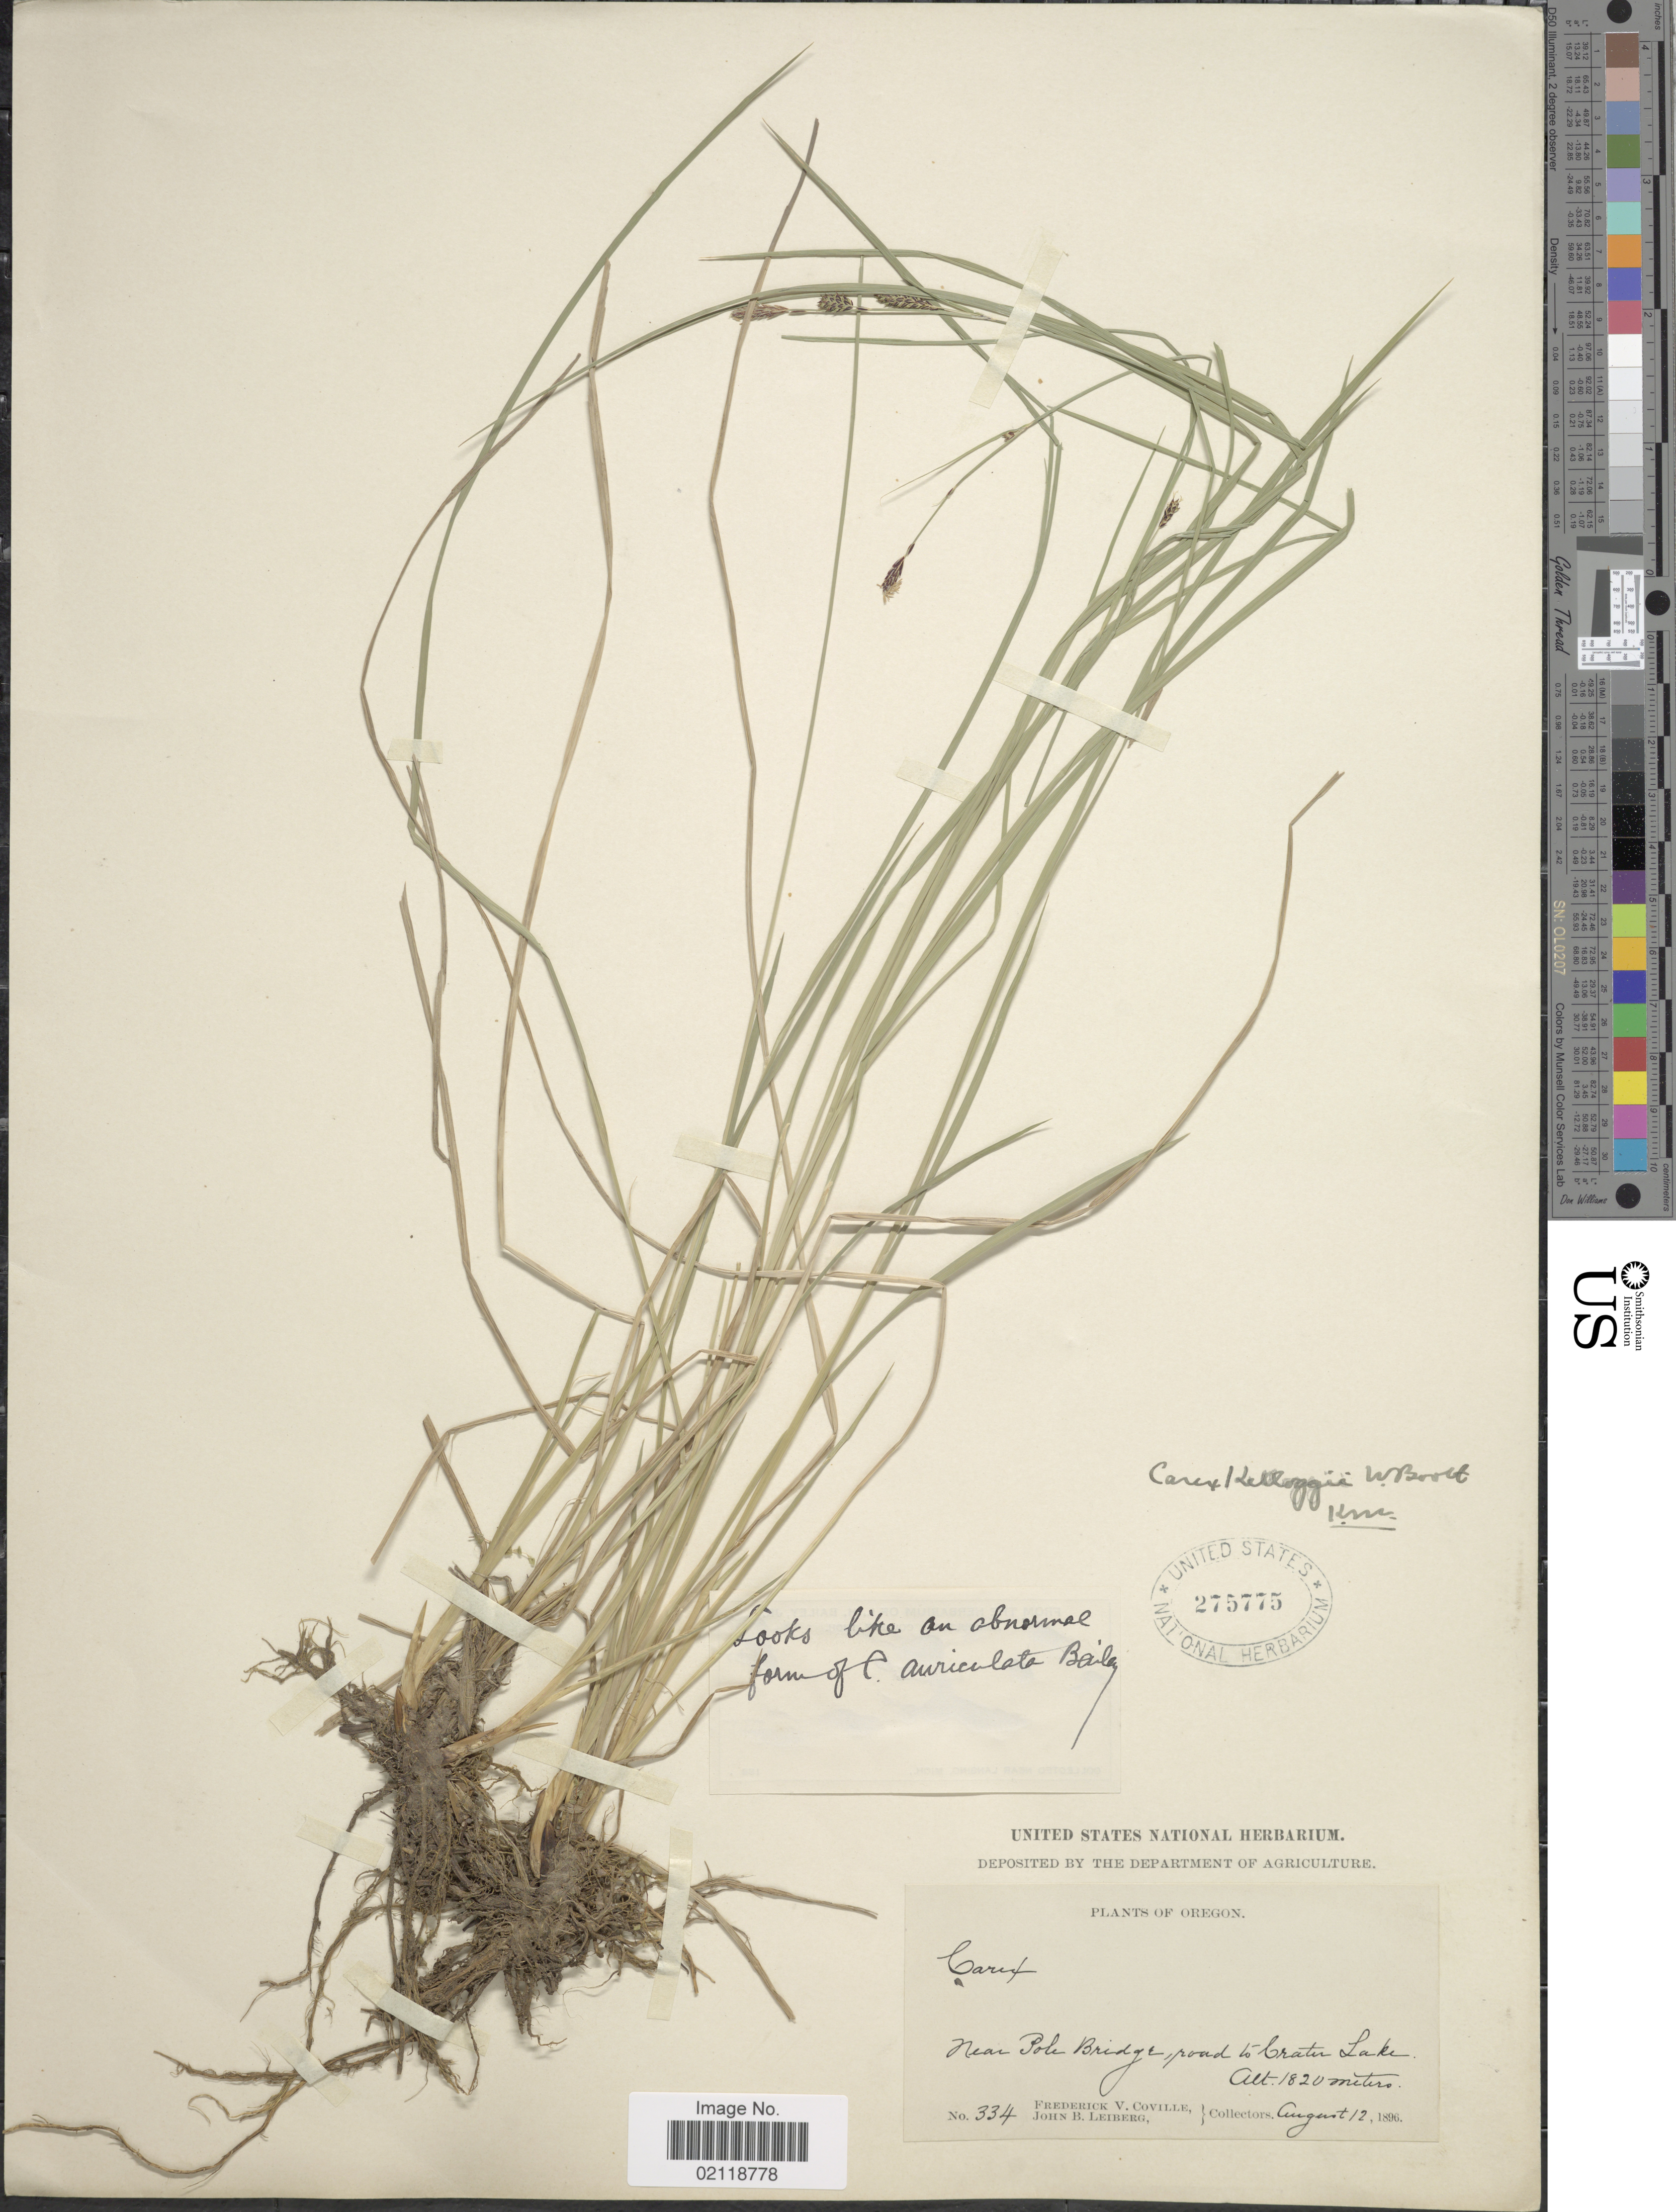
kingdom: Plantae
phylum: Tracheophyta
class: Liliopsida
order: Poales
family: Cyperaceae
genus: Carex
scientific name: Carex kelloggii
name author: W. Boott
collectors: F. V. Coville & J. B. Leiberg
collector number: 334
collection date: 1896-08-12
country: United States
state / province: Oregon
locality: Near Pole Bridge, road to Crater Lake.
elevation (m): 1820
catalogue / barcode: US 275775